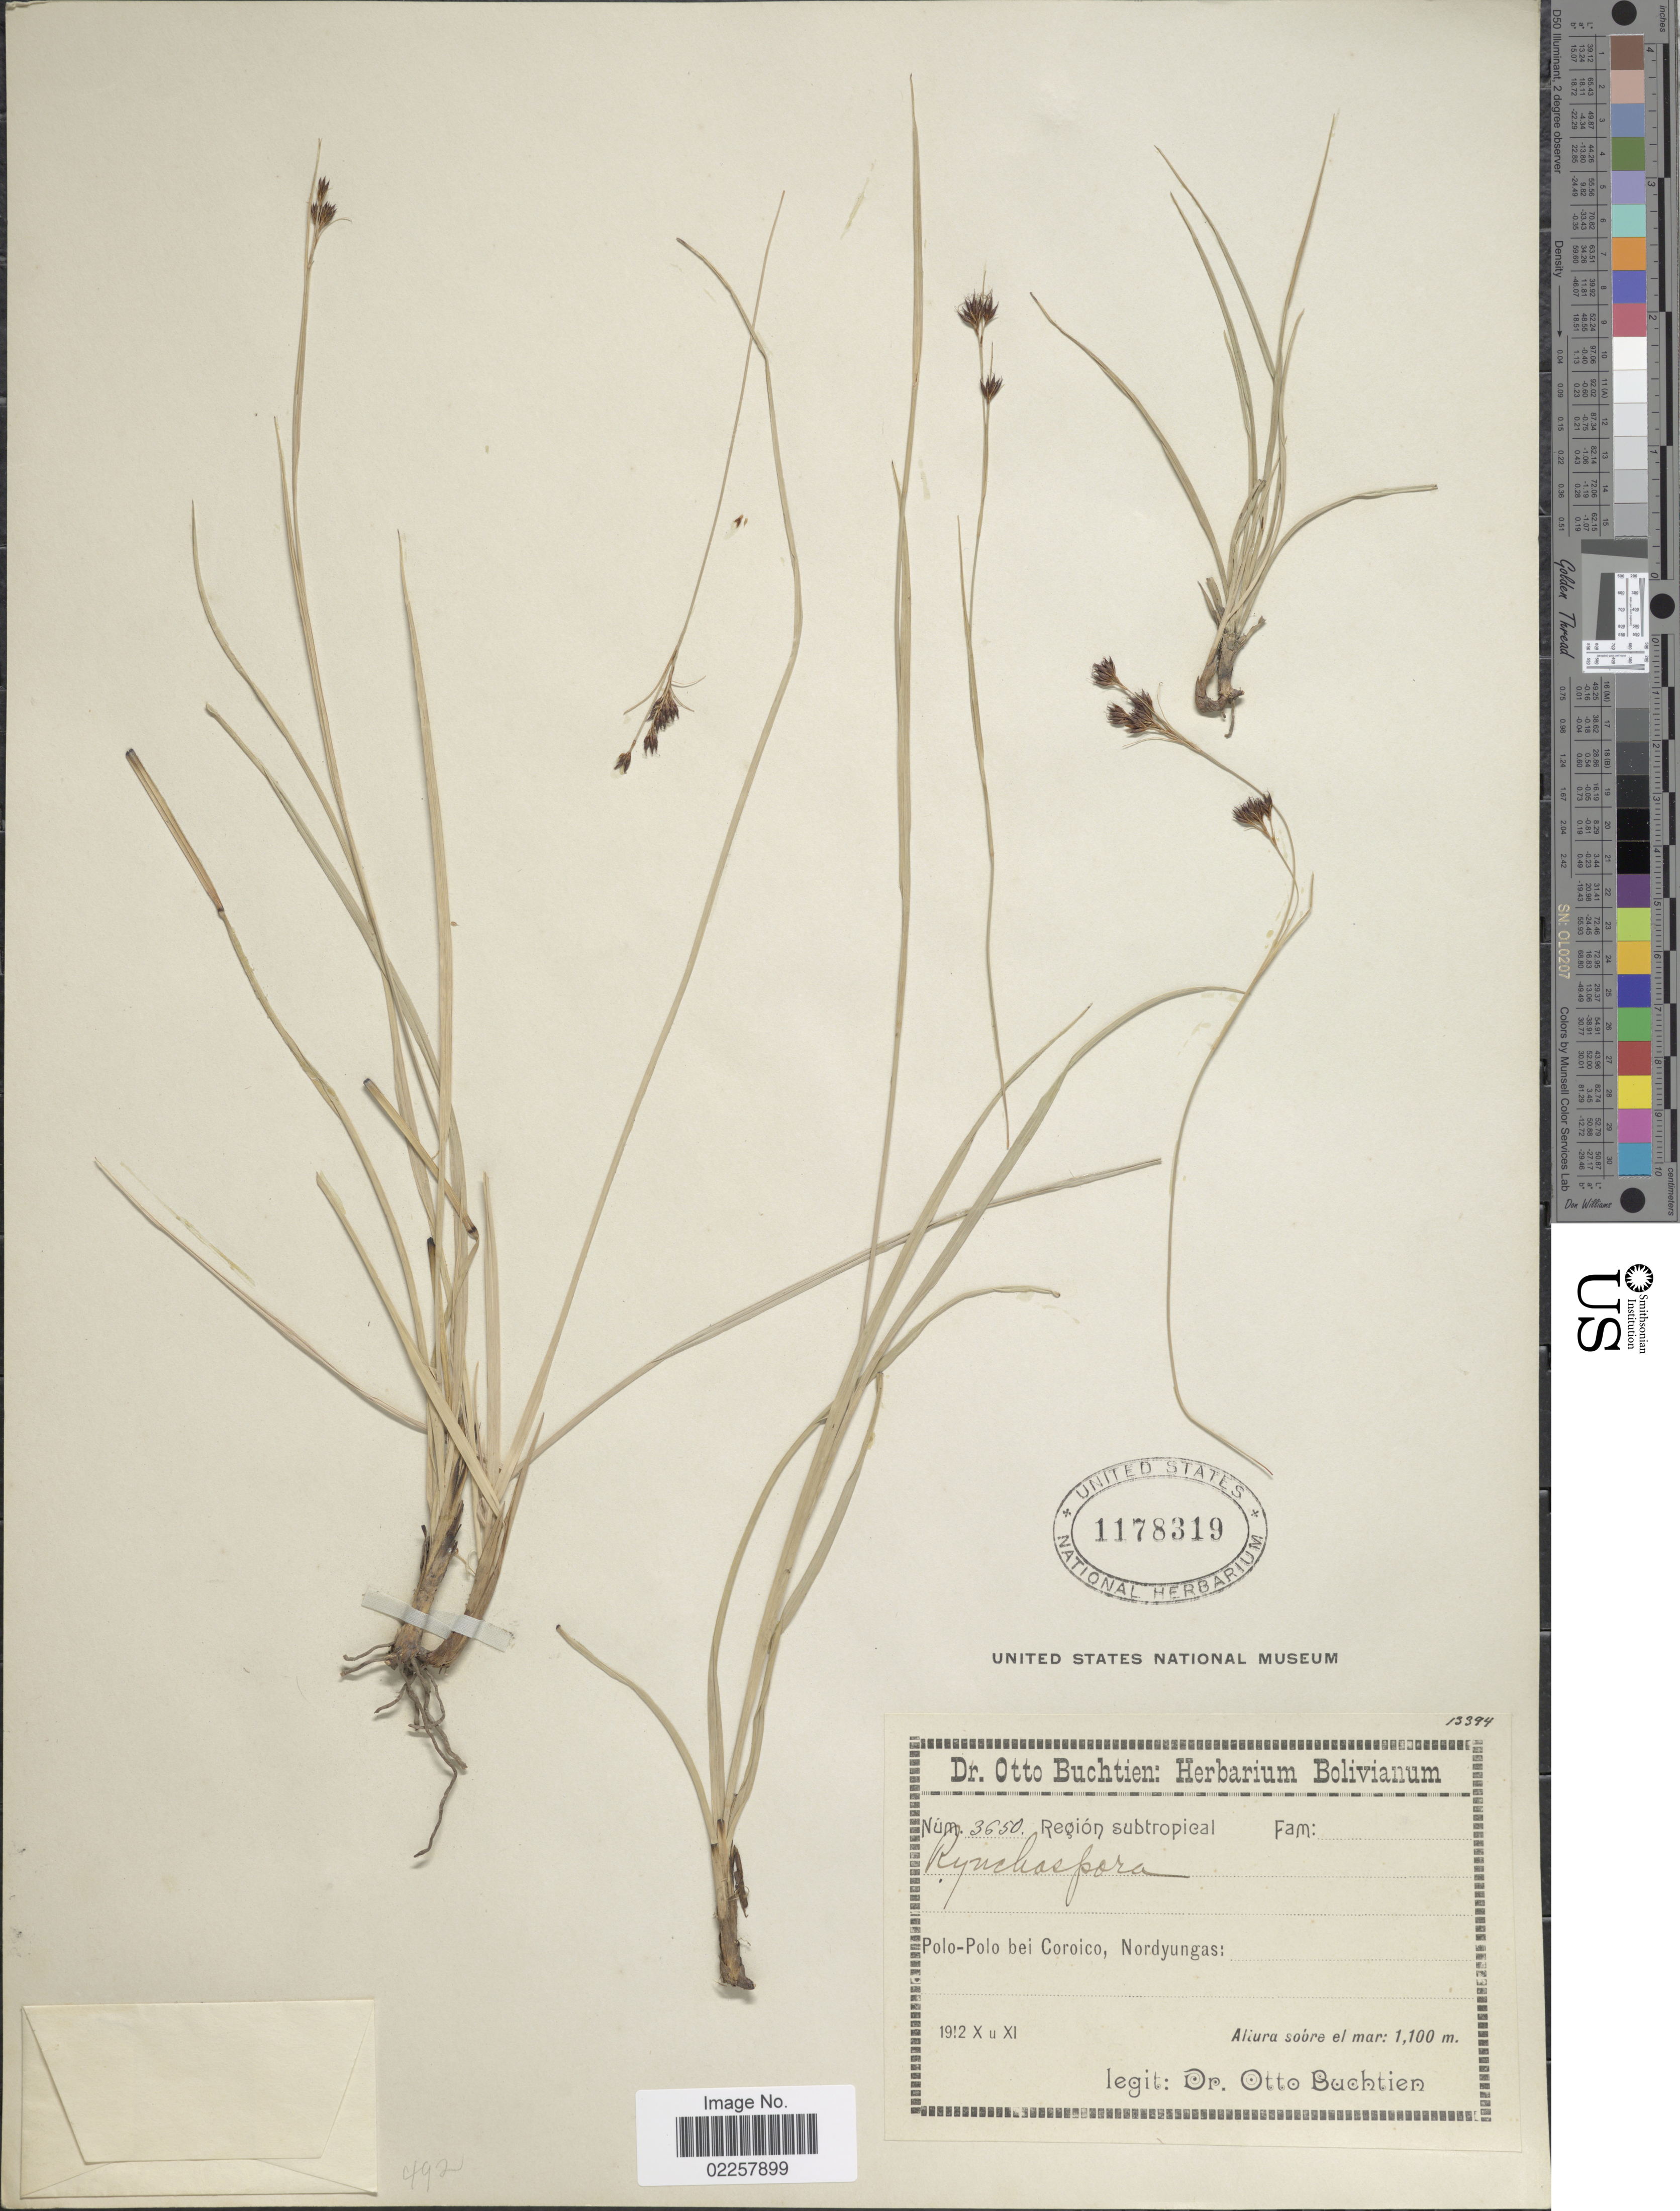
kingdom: Plantae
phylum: Tracheophyta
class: Liliopsida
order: Poales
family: Cyperaceae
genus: Rhynchospora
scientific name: Rhynchospora sp.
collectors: O. Buchtien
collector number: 3650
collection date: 1912-10/1912-11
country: Bolivia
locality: Polo-Polo bei Coroico: Nordyungas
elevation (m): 1100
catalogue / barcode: US 1178319